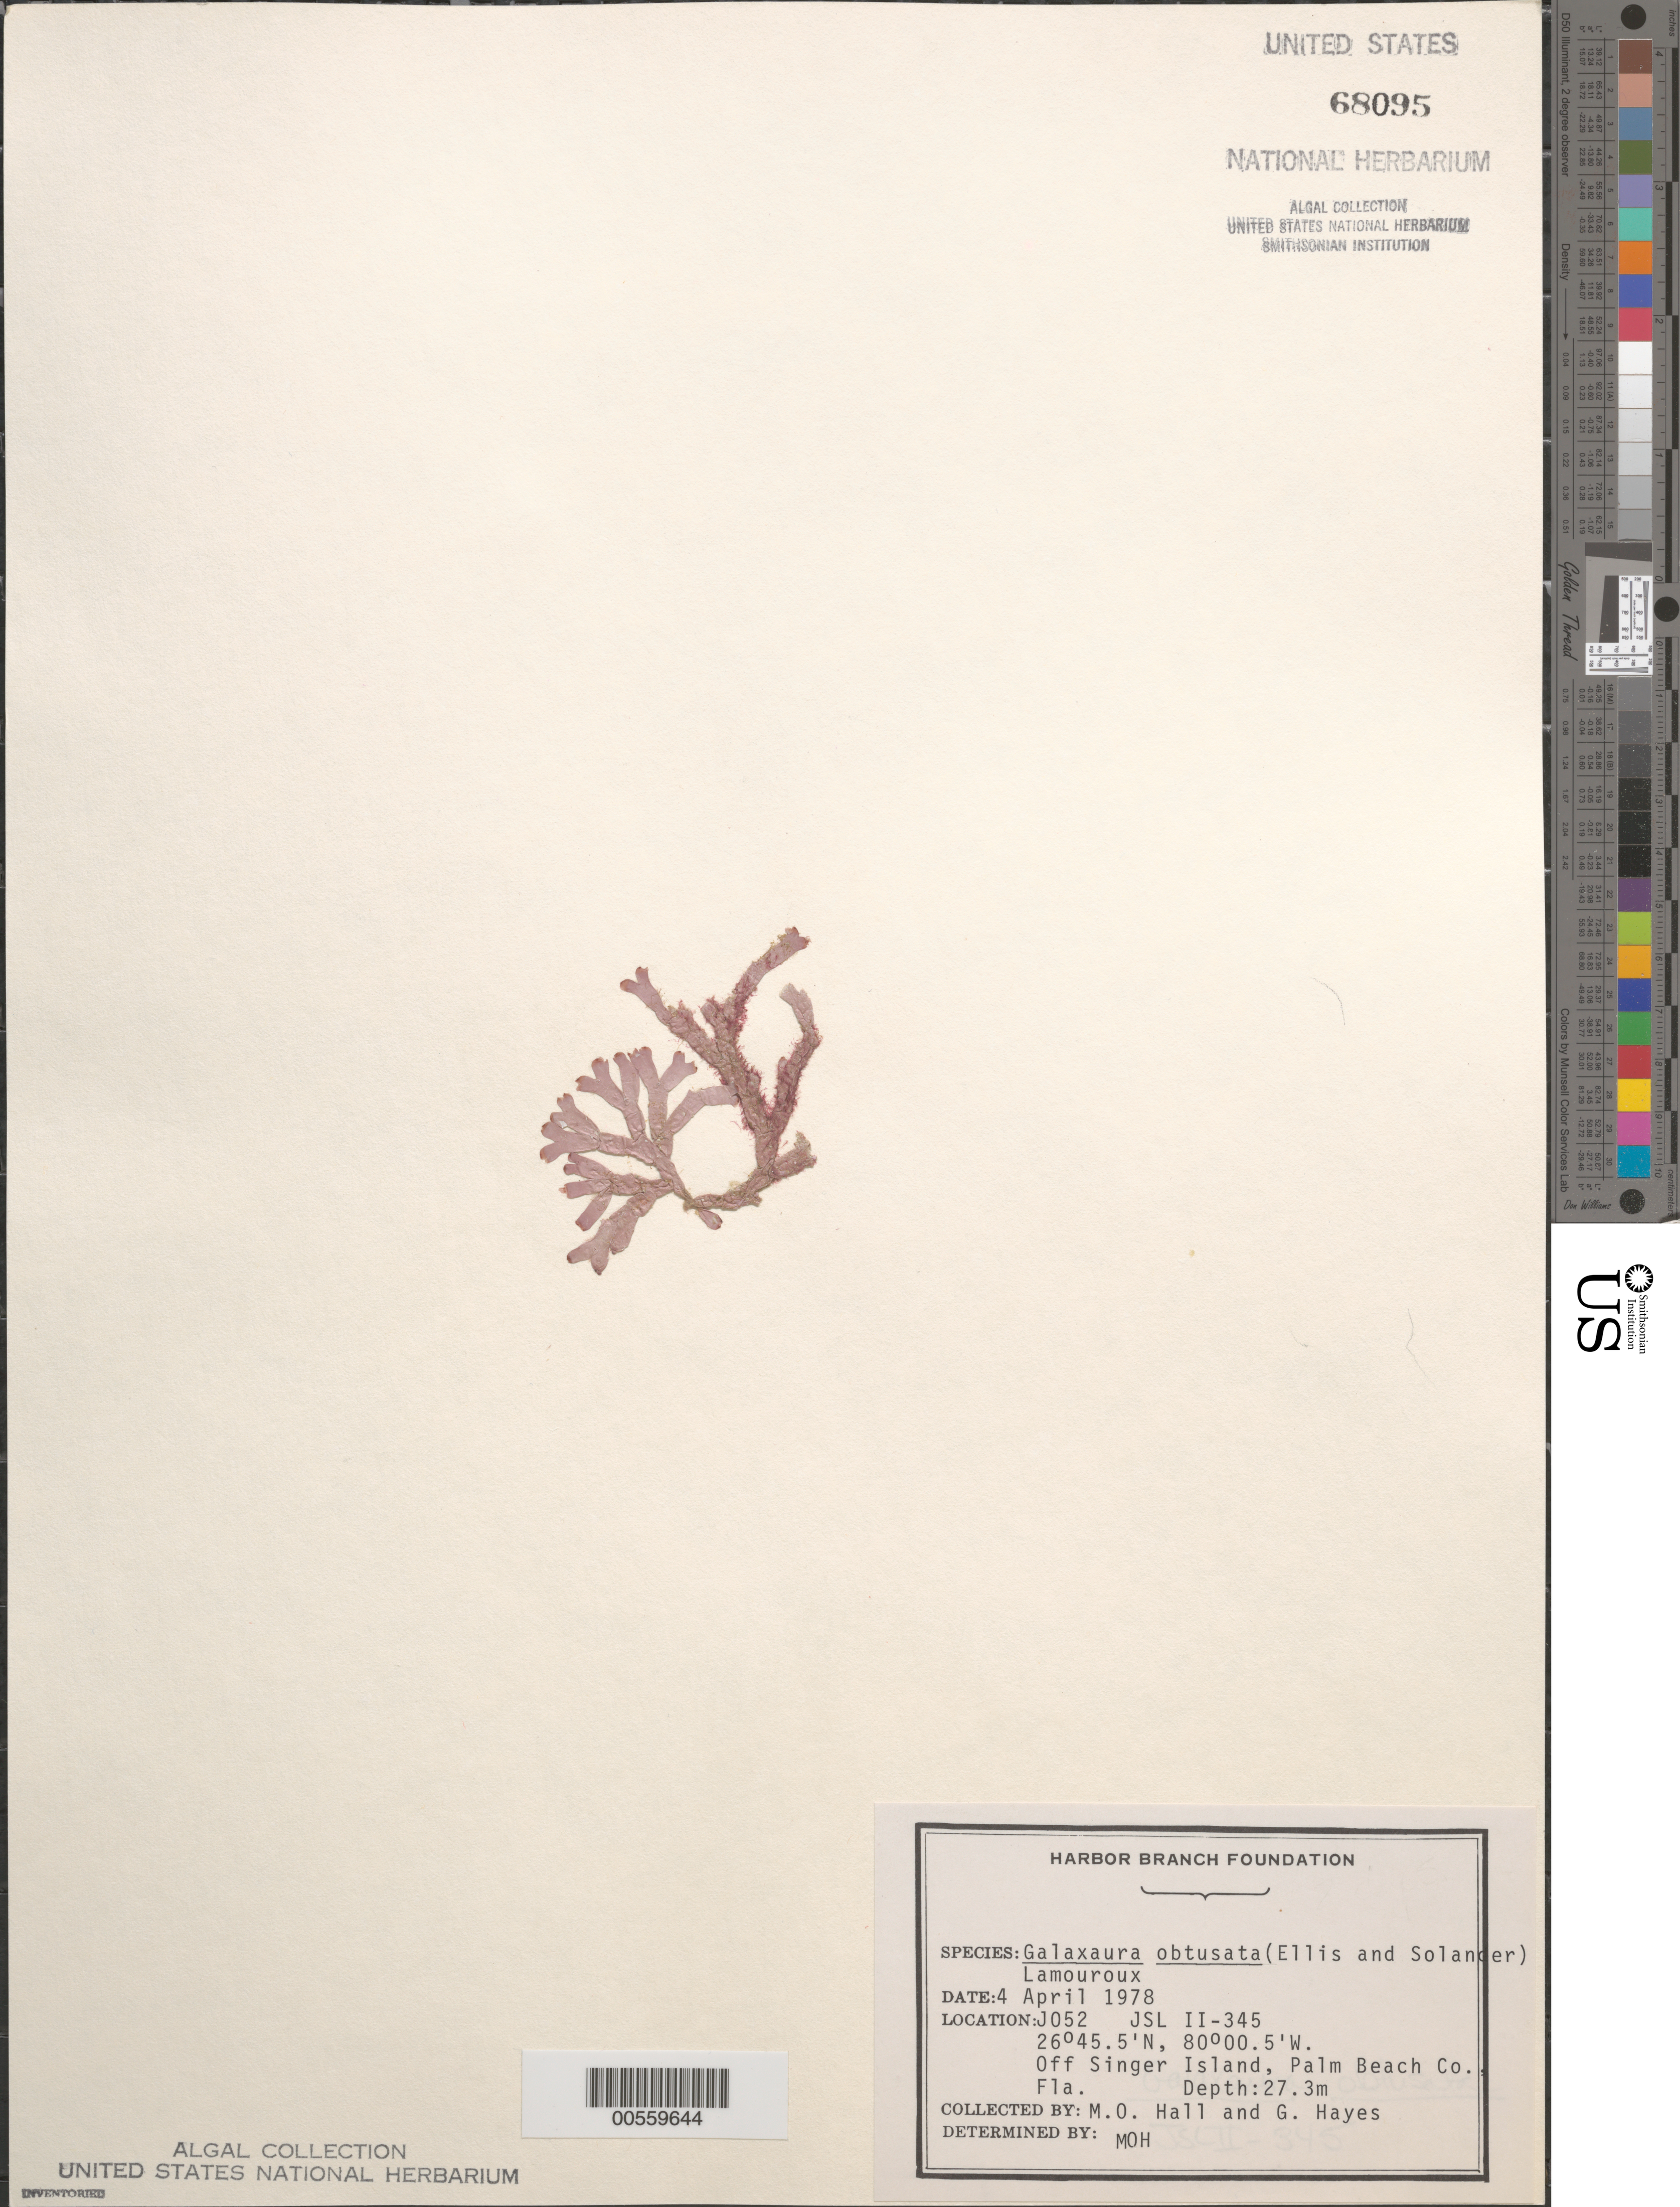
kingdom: Plantae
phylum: Rhodophyta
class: Florideophyceae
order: Nemaliales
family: Galaxauraceae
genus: Dichotomaria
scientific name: Dichotomaria obtusata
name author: (Ellis & Sol.) Lam.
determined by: Algae name updating Project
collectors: M. Hall & G. Hayes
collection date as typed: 04 Apr 1978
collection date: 1978-04-04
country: United States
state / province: Florida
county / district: Palm Beach County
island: Singer Island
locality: Off Singer Island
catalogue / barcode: US 68095